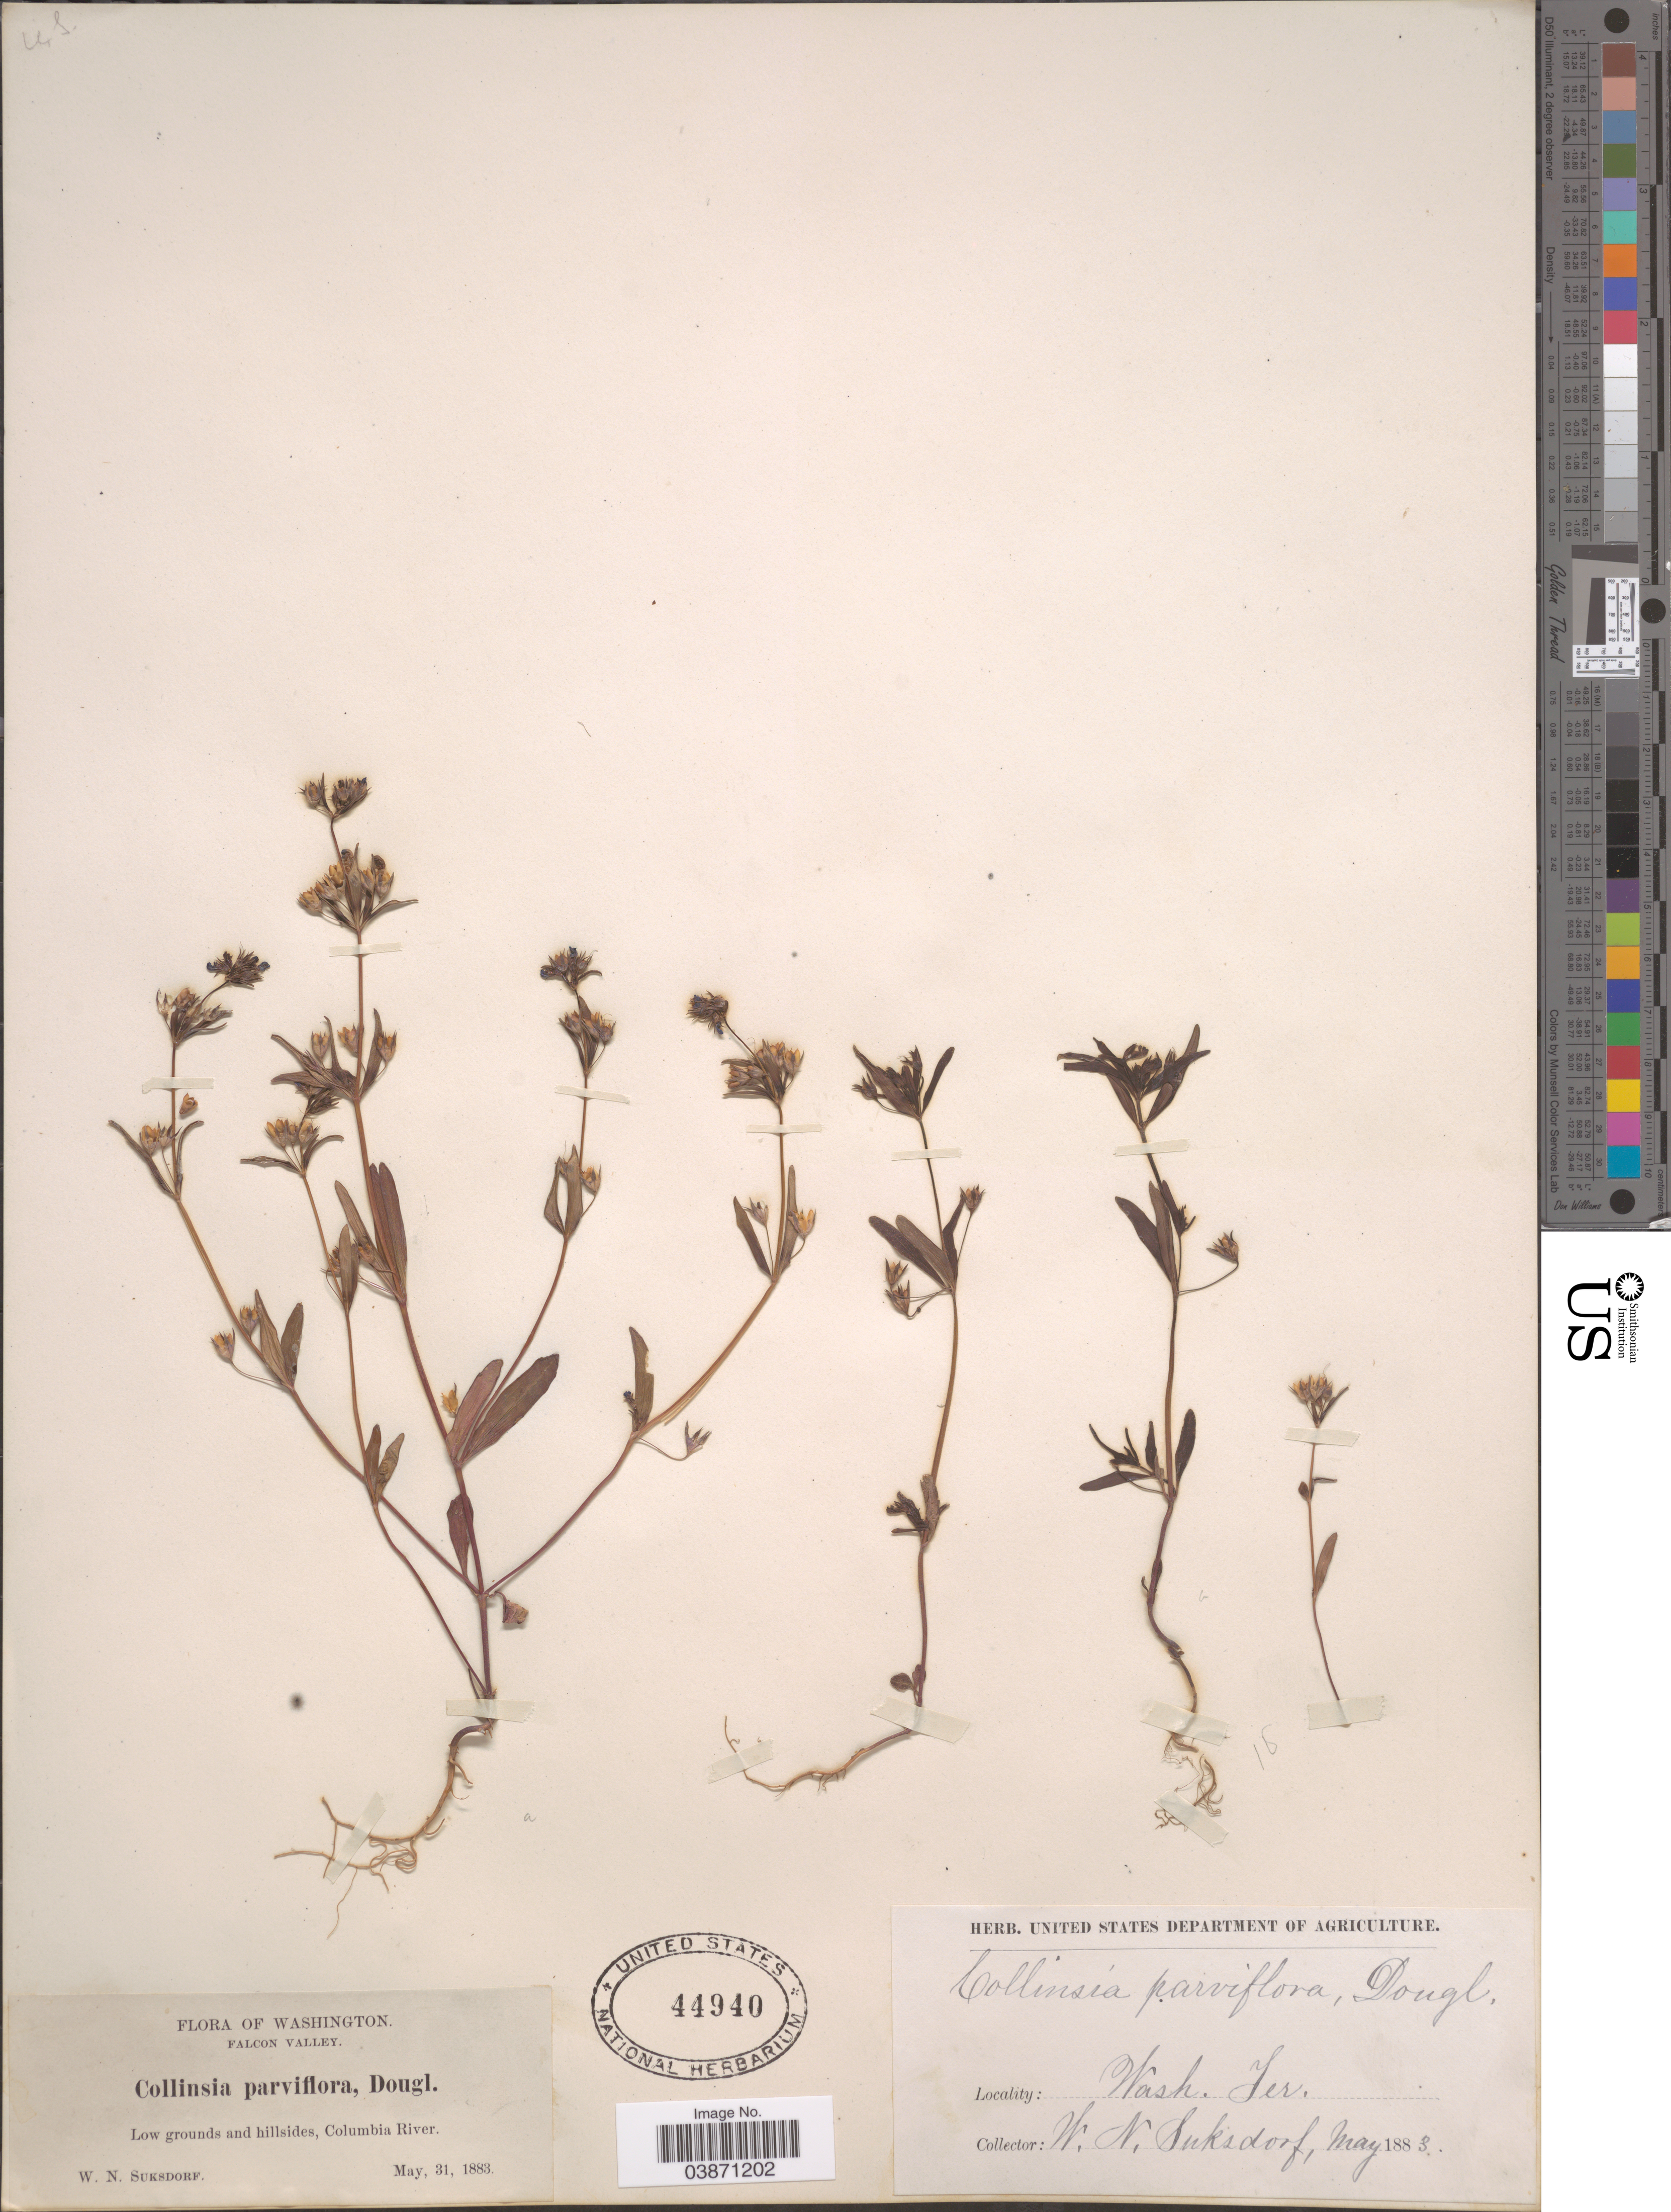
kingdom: Plantae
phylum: Tracheophyta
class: Magnoliopsida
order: Lamiales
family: Plantaginaceae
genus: Collinsia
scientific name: Collinsia parviflora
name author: Douglas ex Lindl.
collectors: W. N. Suksdorf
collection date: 1883-05-31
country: United States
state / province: Washington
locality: Falcon Valley. Columbia River. Wash. Ter.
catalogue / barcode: US 44940